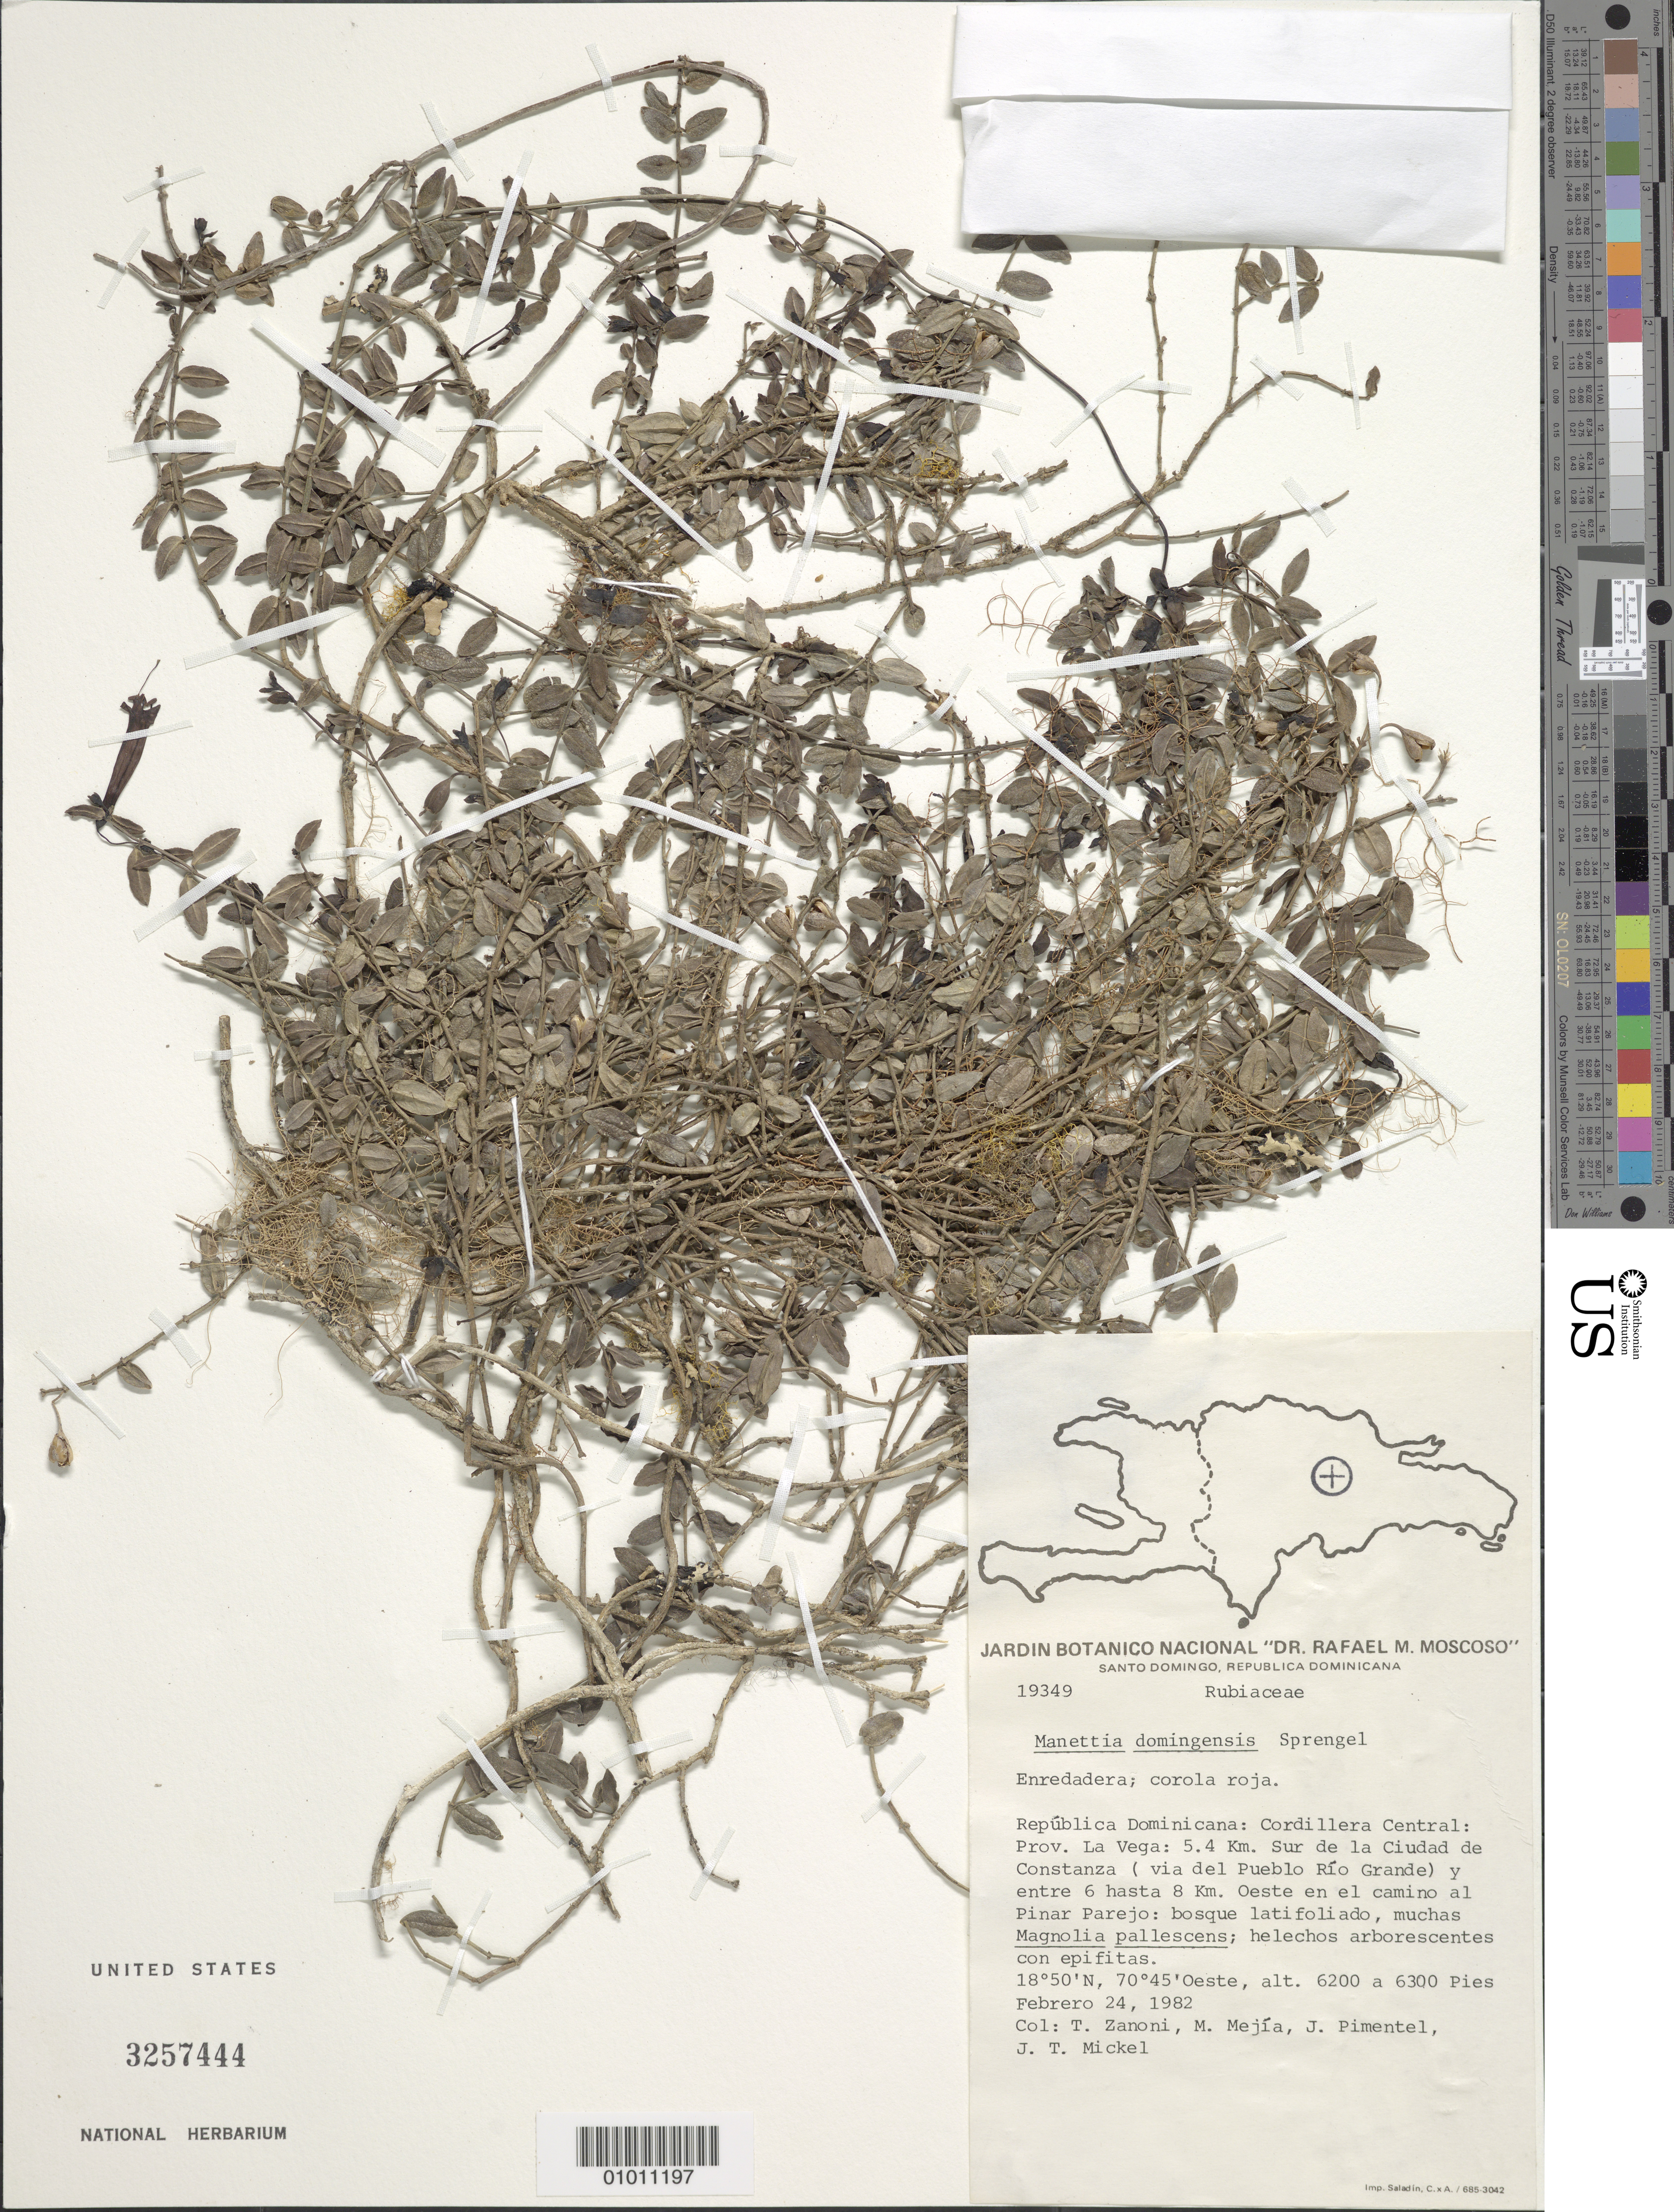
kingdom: Plantae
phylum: Tracheophyta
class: Magnoliopsida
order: Gentianales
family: Rubiaceae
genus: Manettia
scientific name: Manettia domingensis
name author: Sprague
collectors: T. A. Zanoni, M. Mejia, J. Pimentel & J. T. Mickel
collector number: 19349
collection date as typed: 24 Feb 1982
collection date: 1982-02-24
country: Dominican Republic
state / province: La Vega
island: Hispaniola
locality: Cordillera Central; 5.4 km sur de la Ciudad de Constanza (via del Pueblo Río Grande) y entre 6 hasta 8 km oeste en el camino al Pinar Pareje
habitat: Bosque latifoliado, muchas Magnolia pallescens; helechos arborescentes con epifitas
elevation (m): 1890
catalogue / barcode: US 3257444